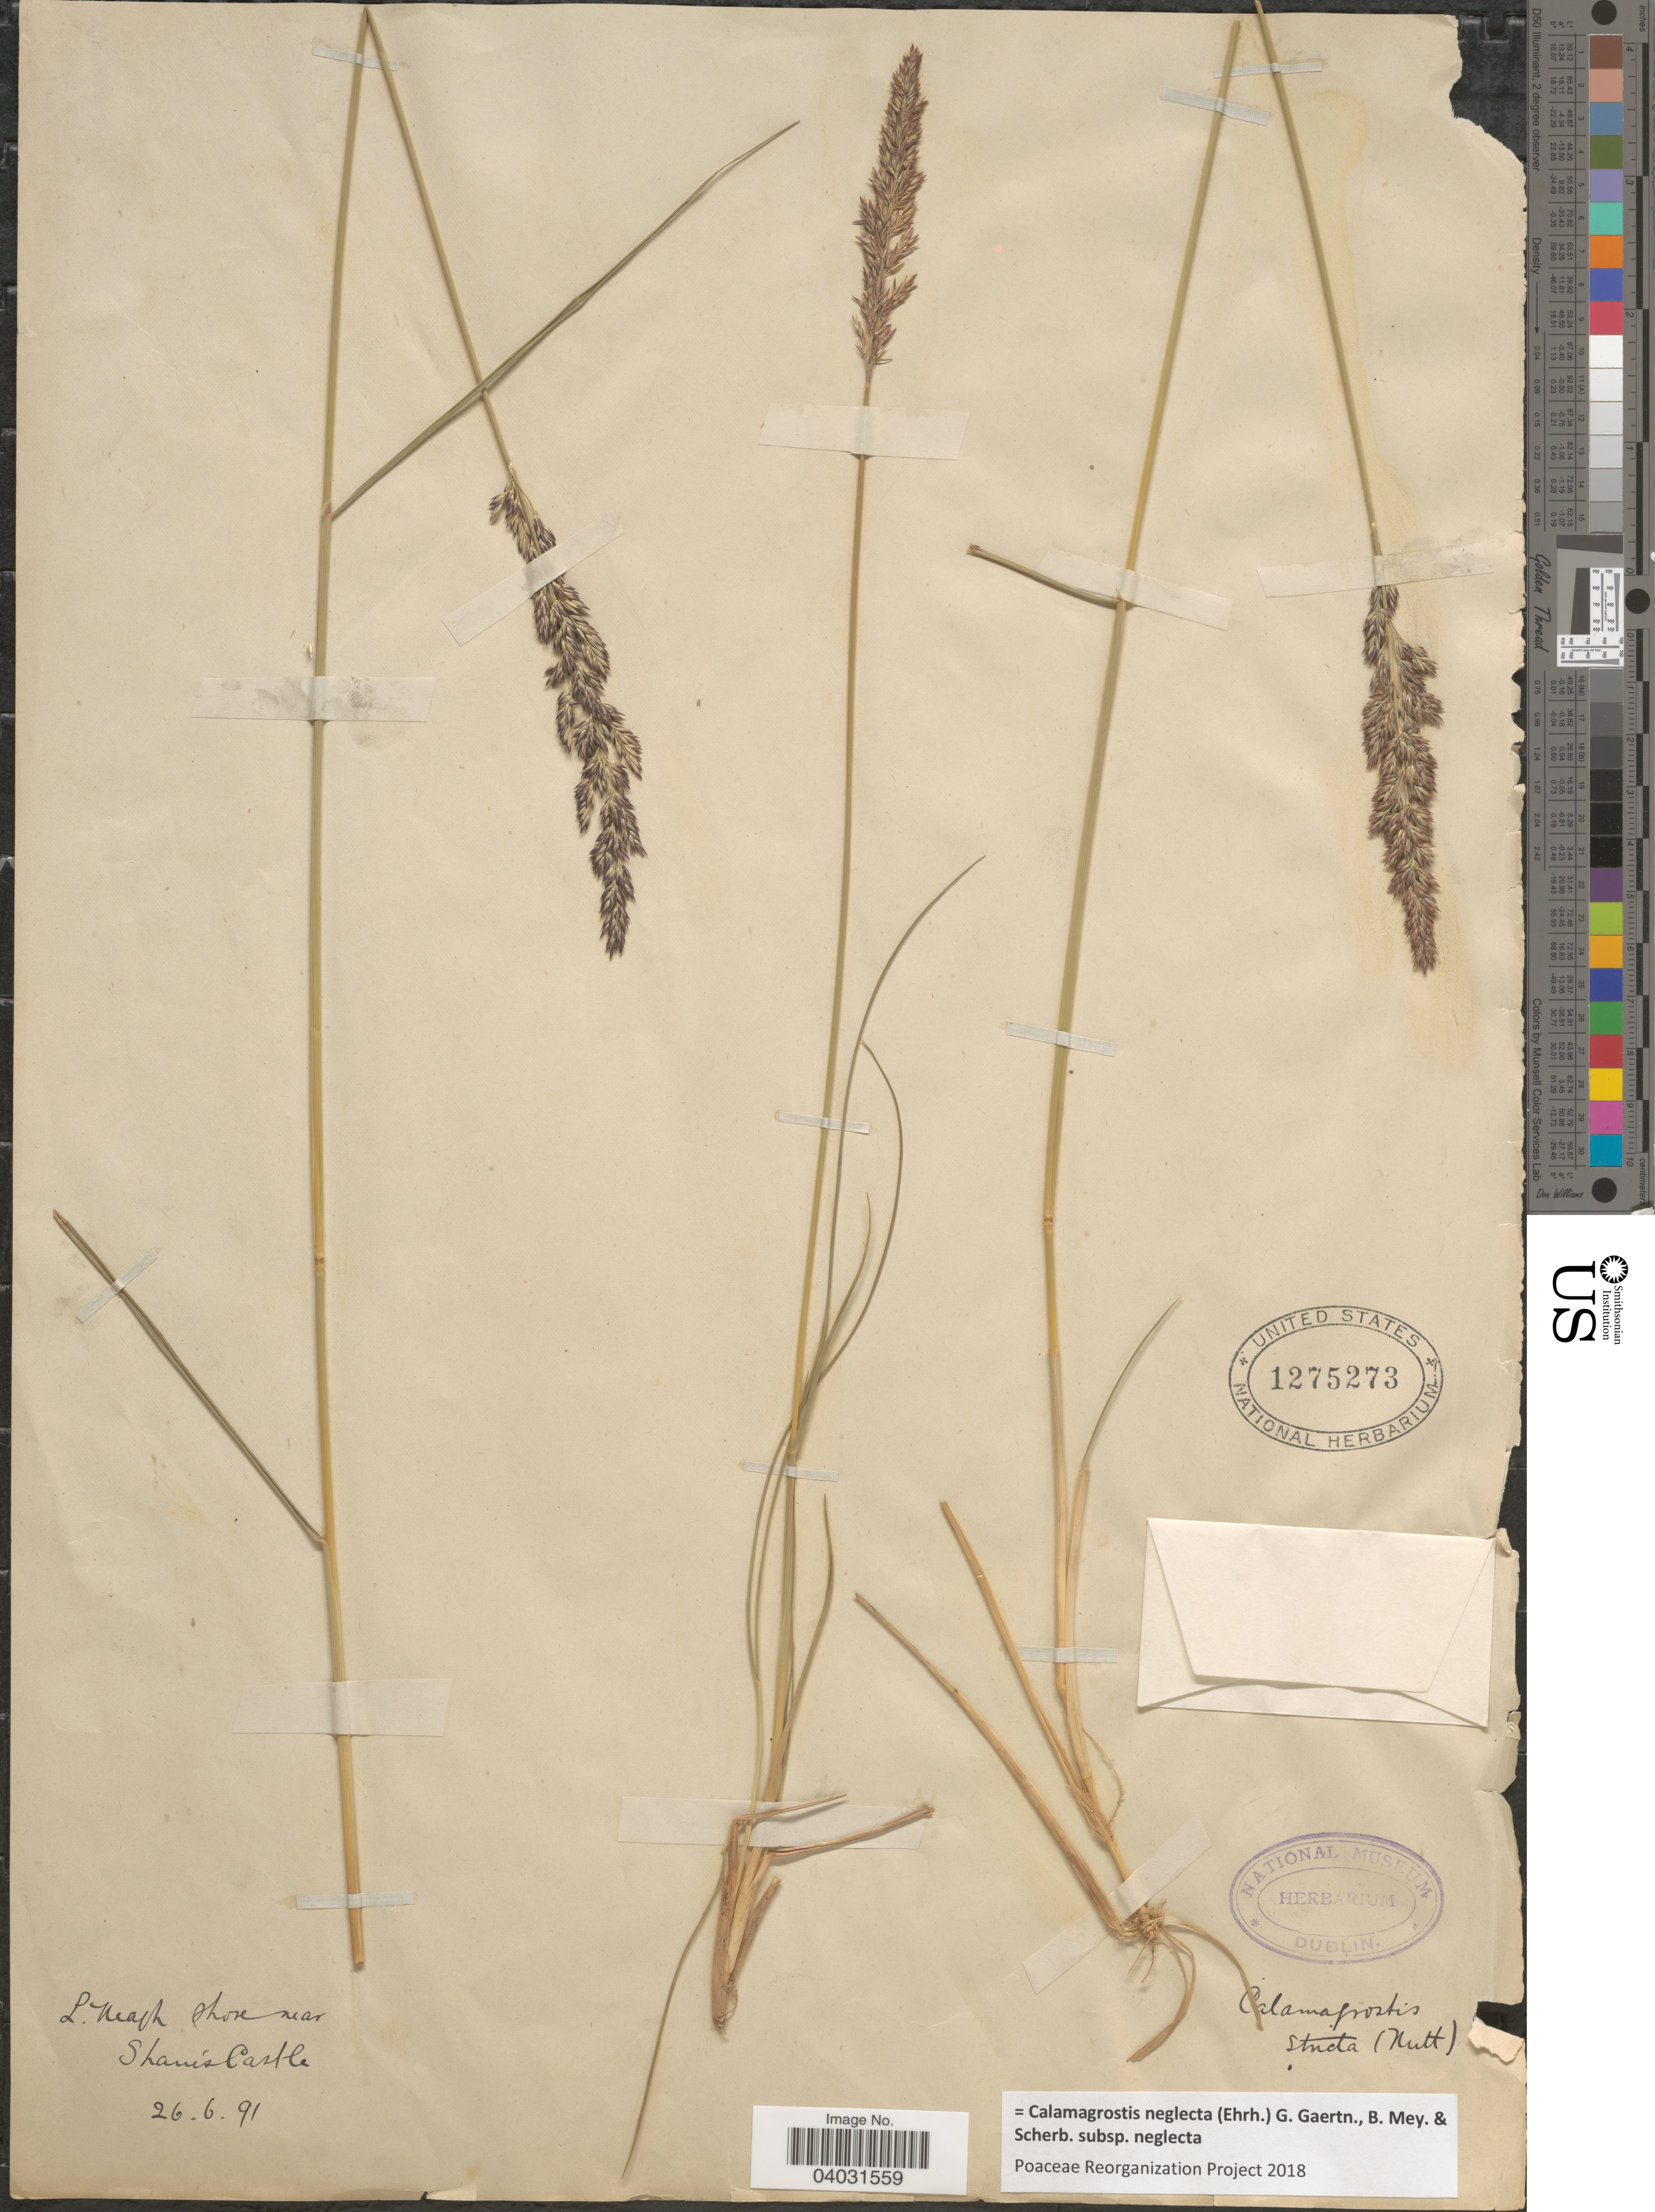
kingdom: Plantae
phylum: Tracheophyta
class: Liliopsida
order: Poales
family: Poaceae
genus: Calamagrostis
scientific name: Calamagrostis neglecta subsp. neglecta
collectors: Ex herb. National Museum Dublin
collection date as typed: Transcribed d/m/y: 26/6/91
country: United Kingdom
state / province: Northern Ireland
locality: L. Neagh shore near Shane's Castle.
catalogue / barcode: US 1275273